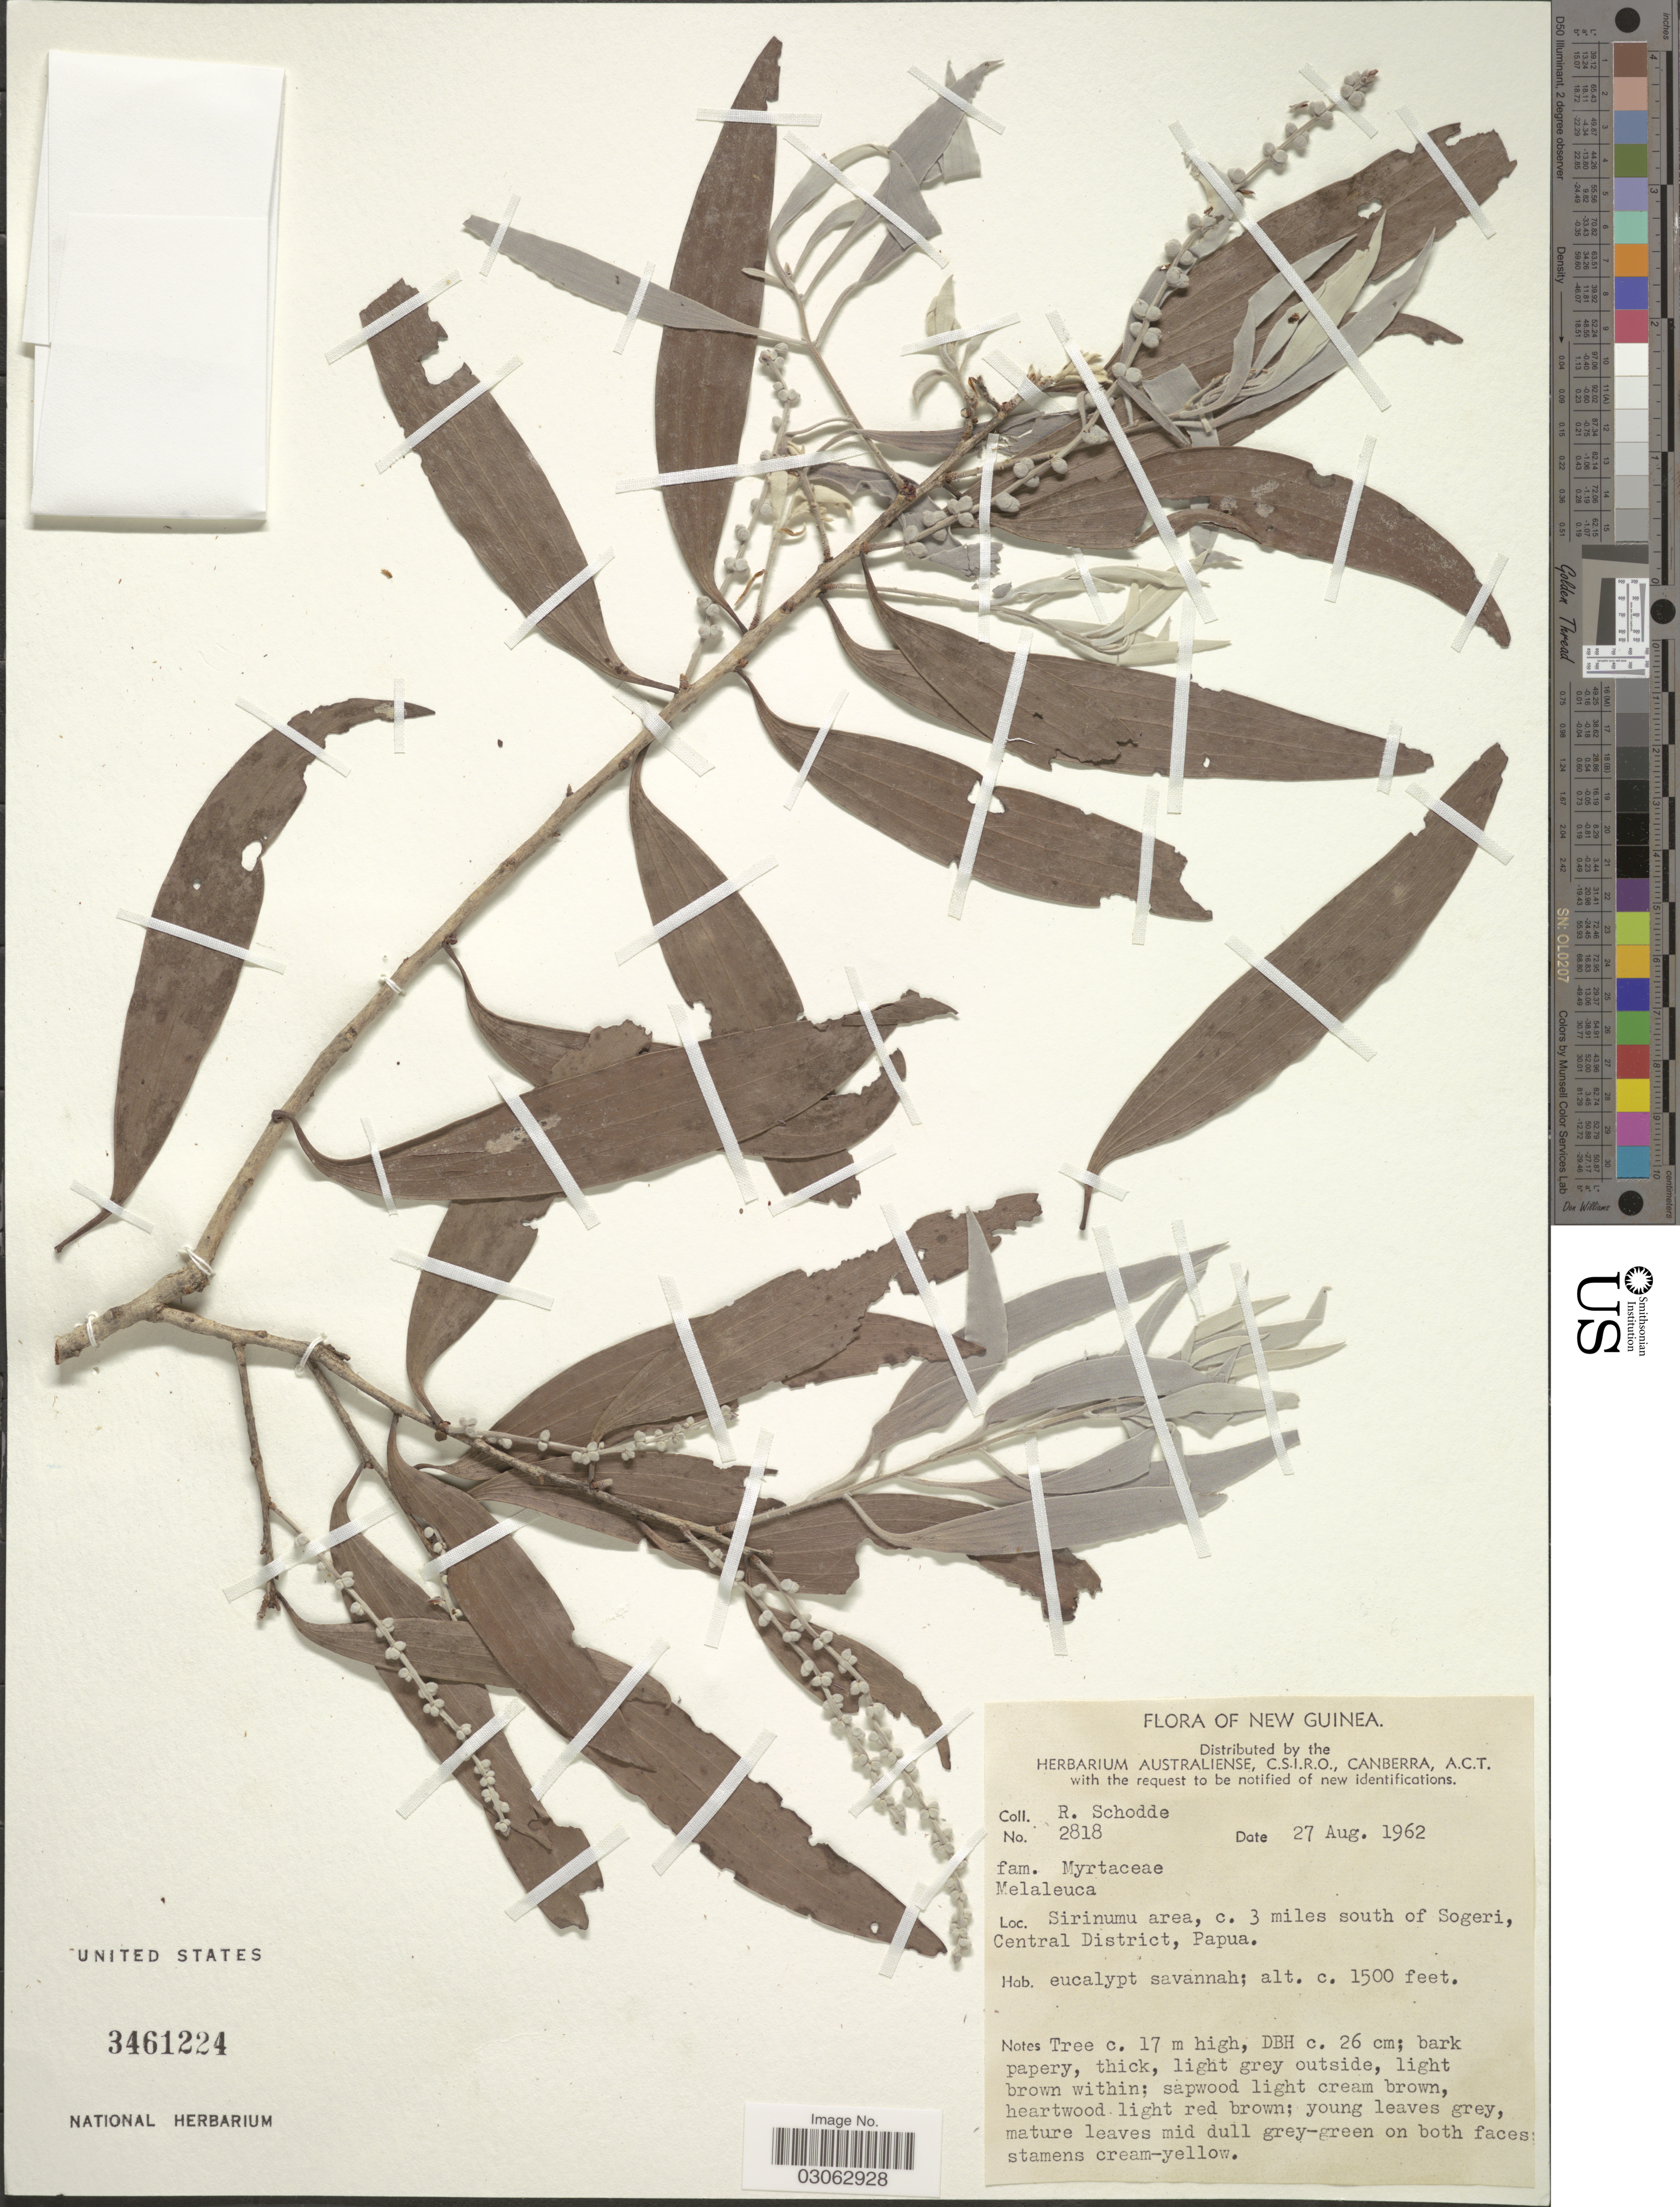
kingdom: Plantae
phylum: Tracheophyta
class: Magnoliopsida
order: Myrtales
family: Myrtaceae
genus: Melaleuca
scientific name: Melaleuca sp.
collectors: R. Schodde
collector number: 2818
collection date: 1962-08-27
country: Papua New Guinea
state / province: Central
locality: New Guinea. Sirinumu area, c. 3 miles south of Sogeri, Central District.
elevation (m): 457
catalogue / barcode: US 3461224